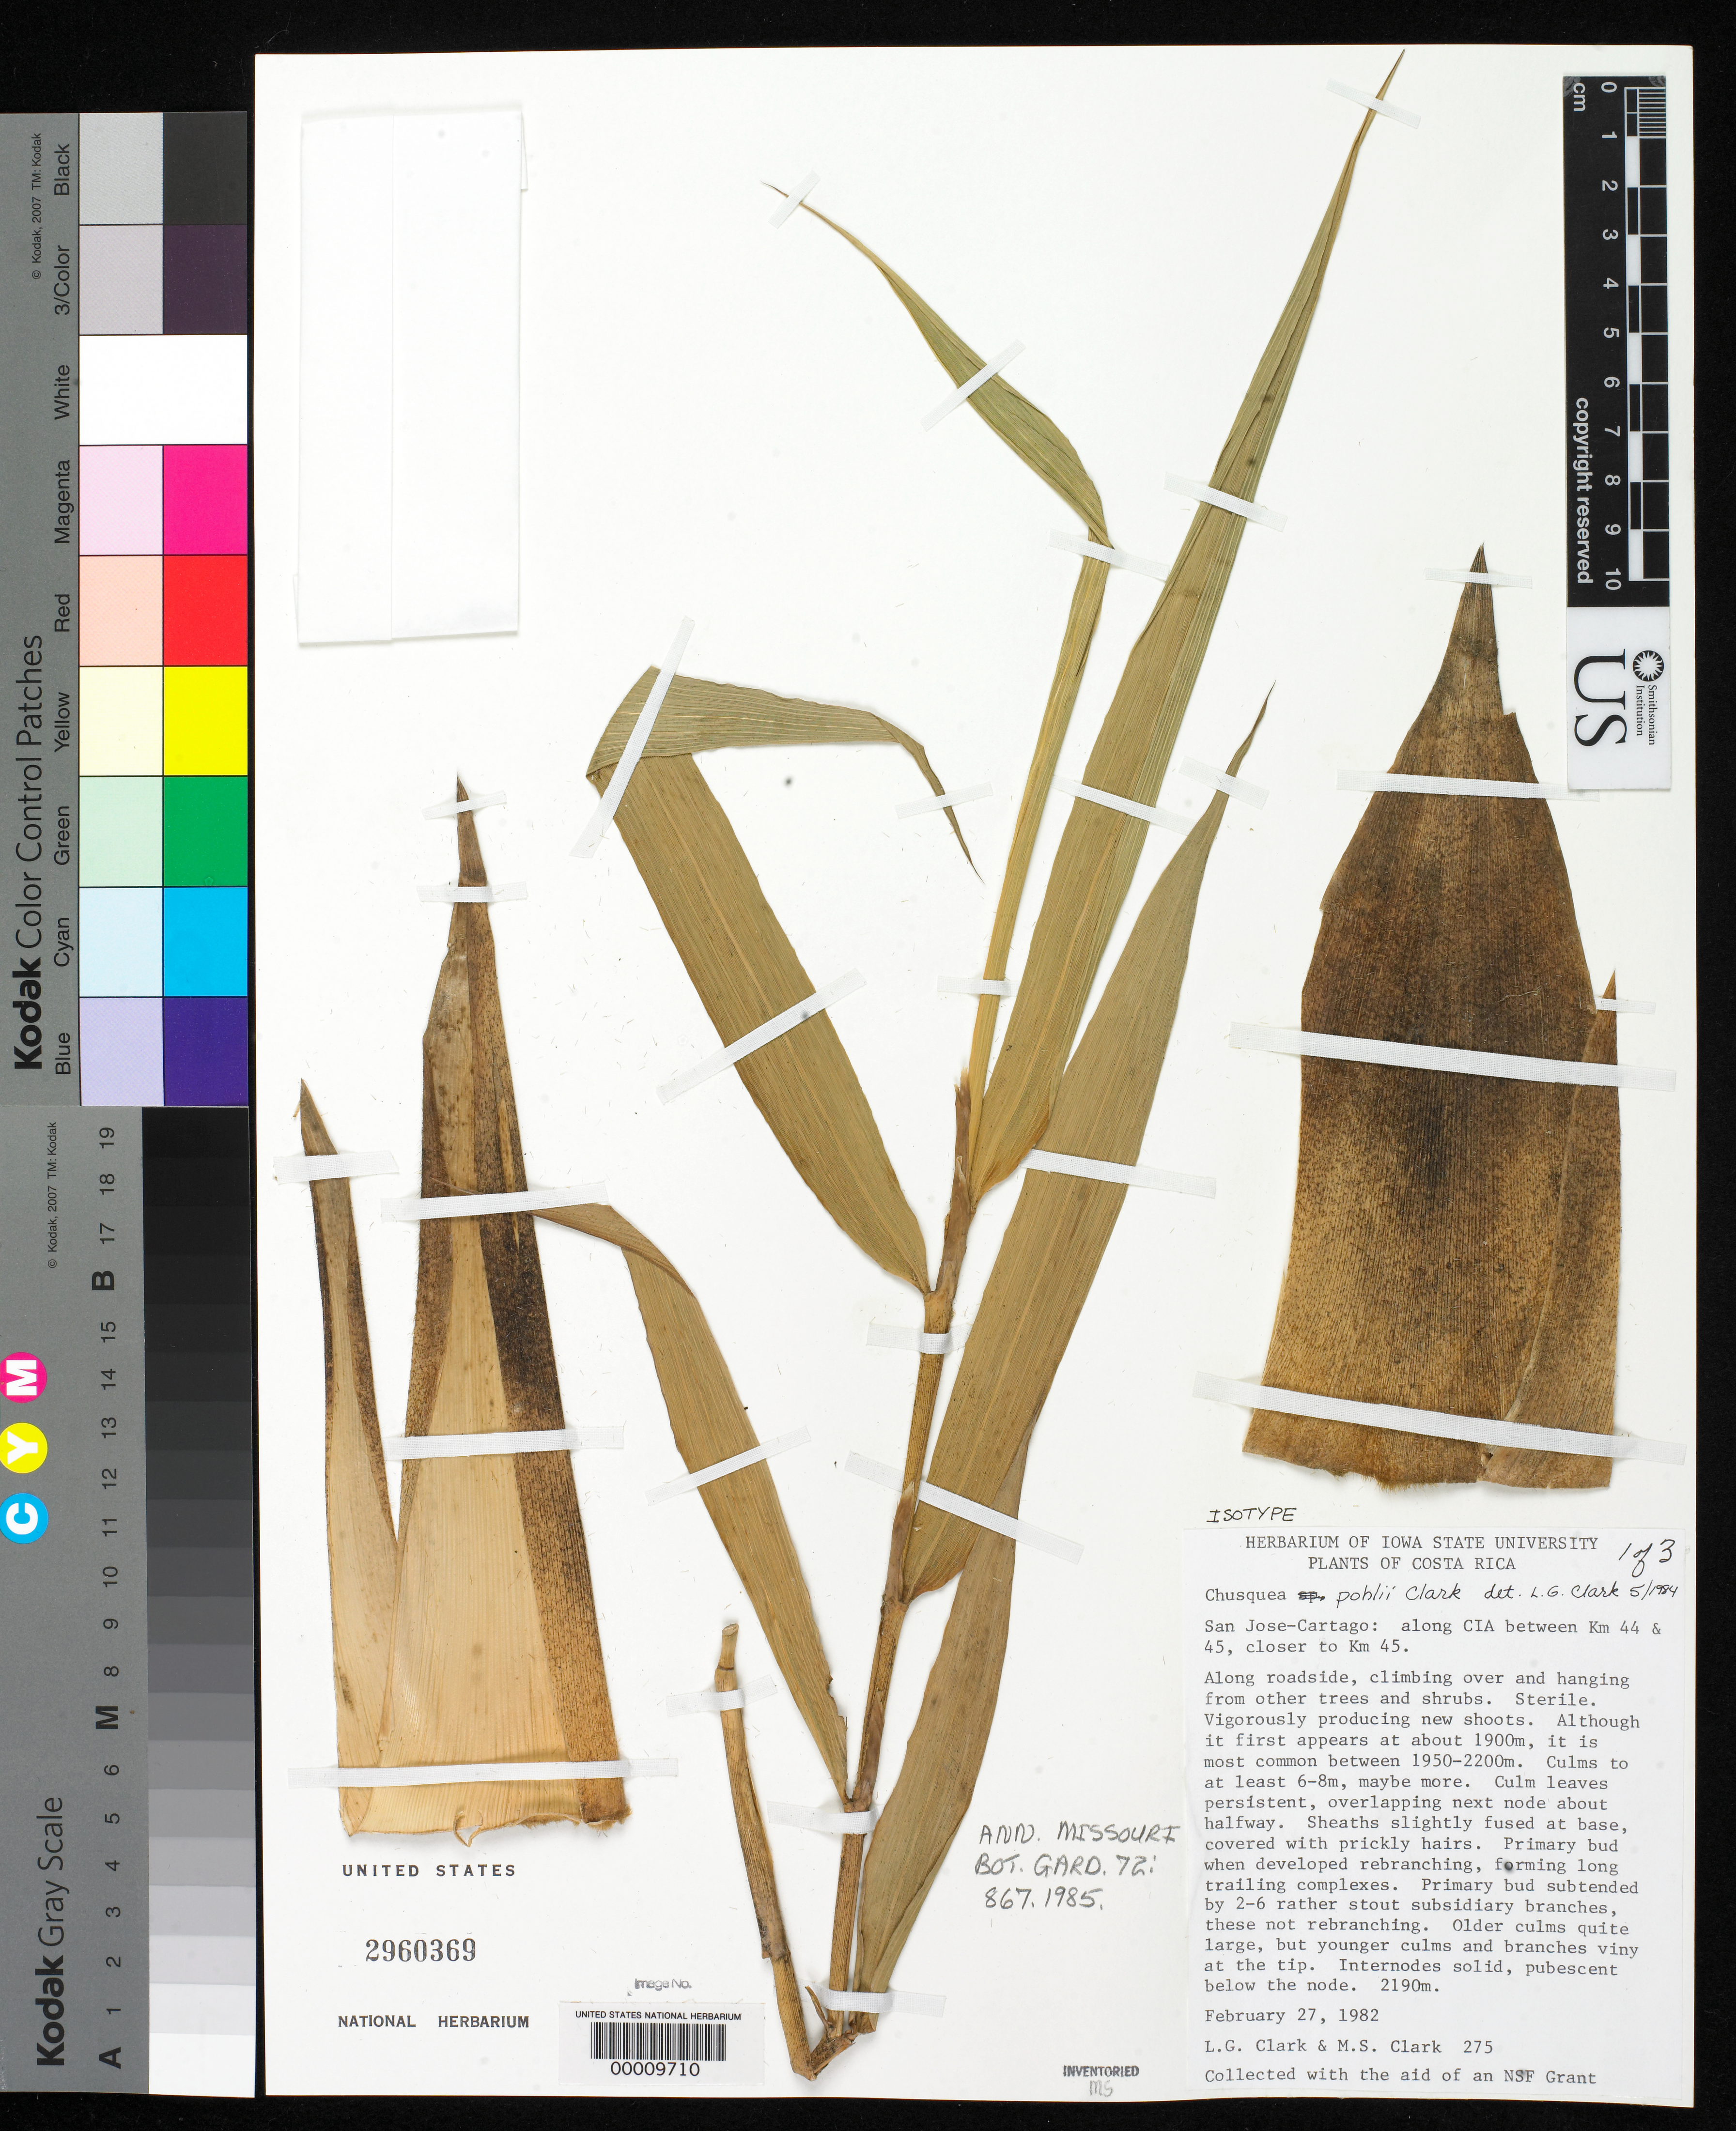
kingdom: Plantae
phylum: Tracheophyta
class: Liliopsida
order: Poales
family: Poaceae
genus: Chusquea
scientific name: Chusquea pohlii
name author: L.G. Clark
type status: Isotype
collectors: L. G. Clark & M. S. Clark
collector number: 275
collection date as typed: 27 Feb 1982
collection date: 1982-02-27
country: Costa Rica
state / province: San José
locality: Along CIA between km 44 & 45, closer to km 45.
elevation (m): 2190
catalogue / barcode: US 2960369